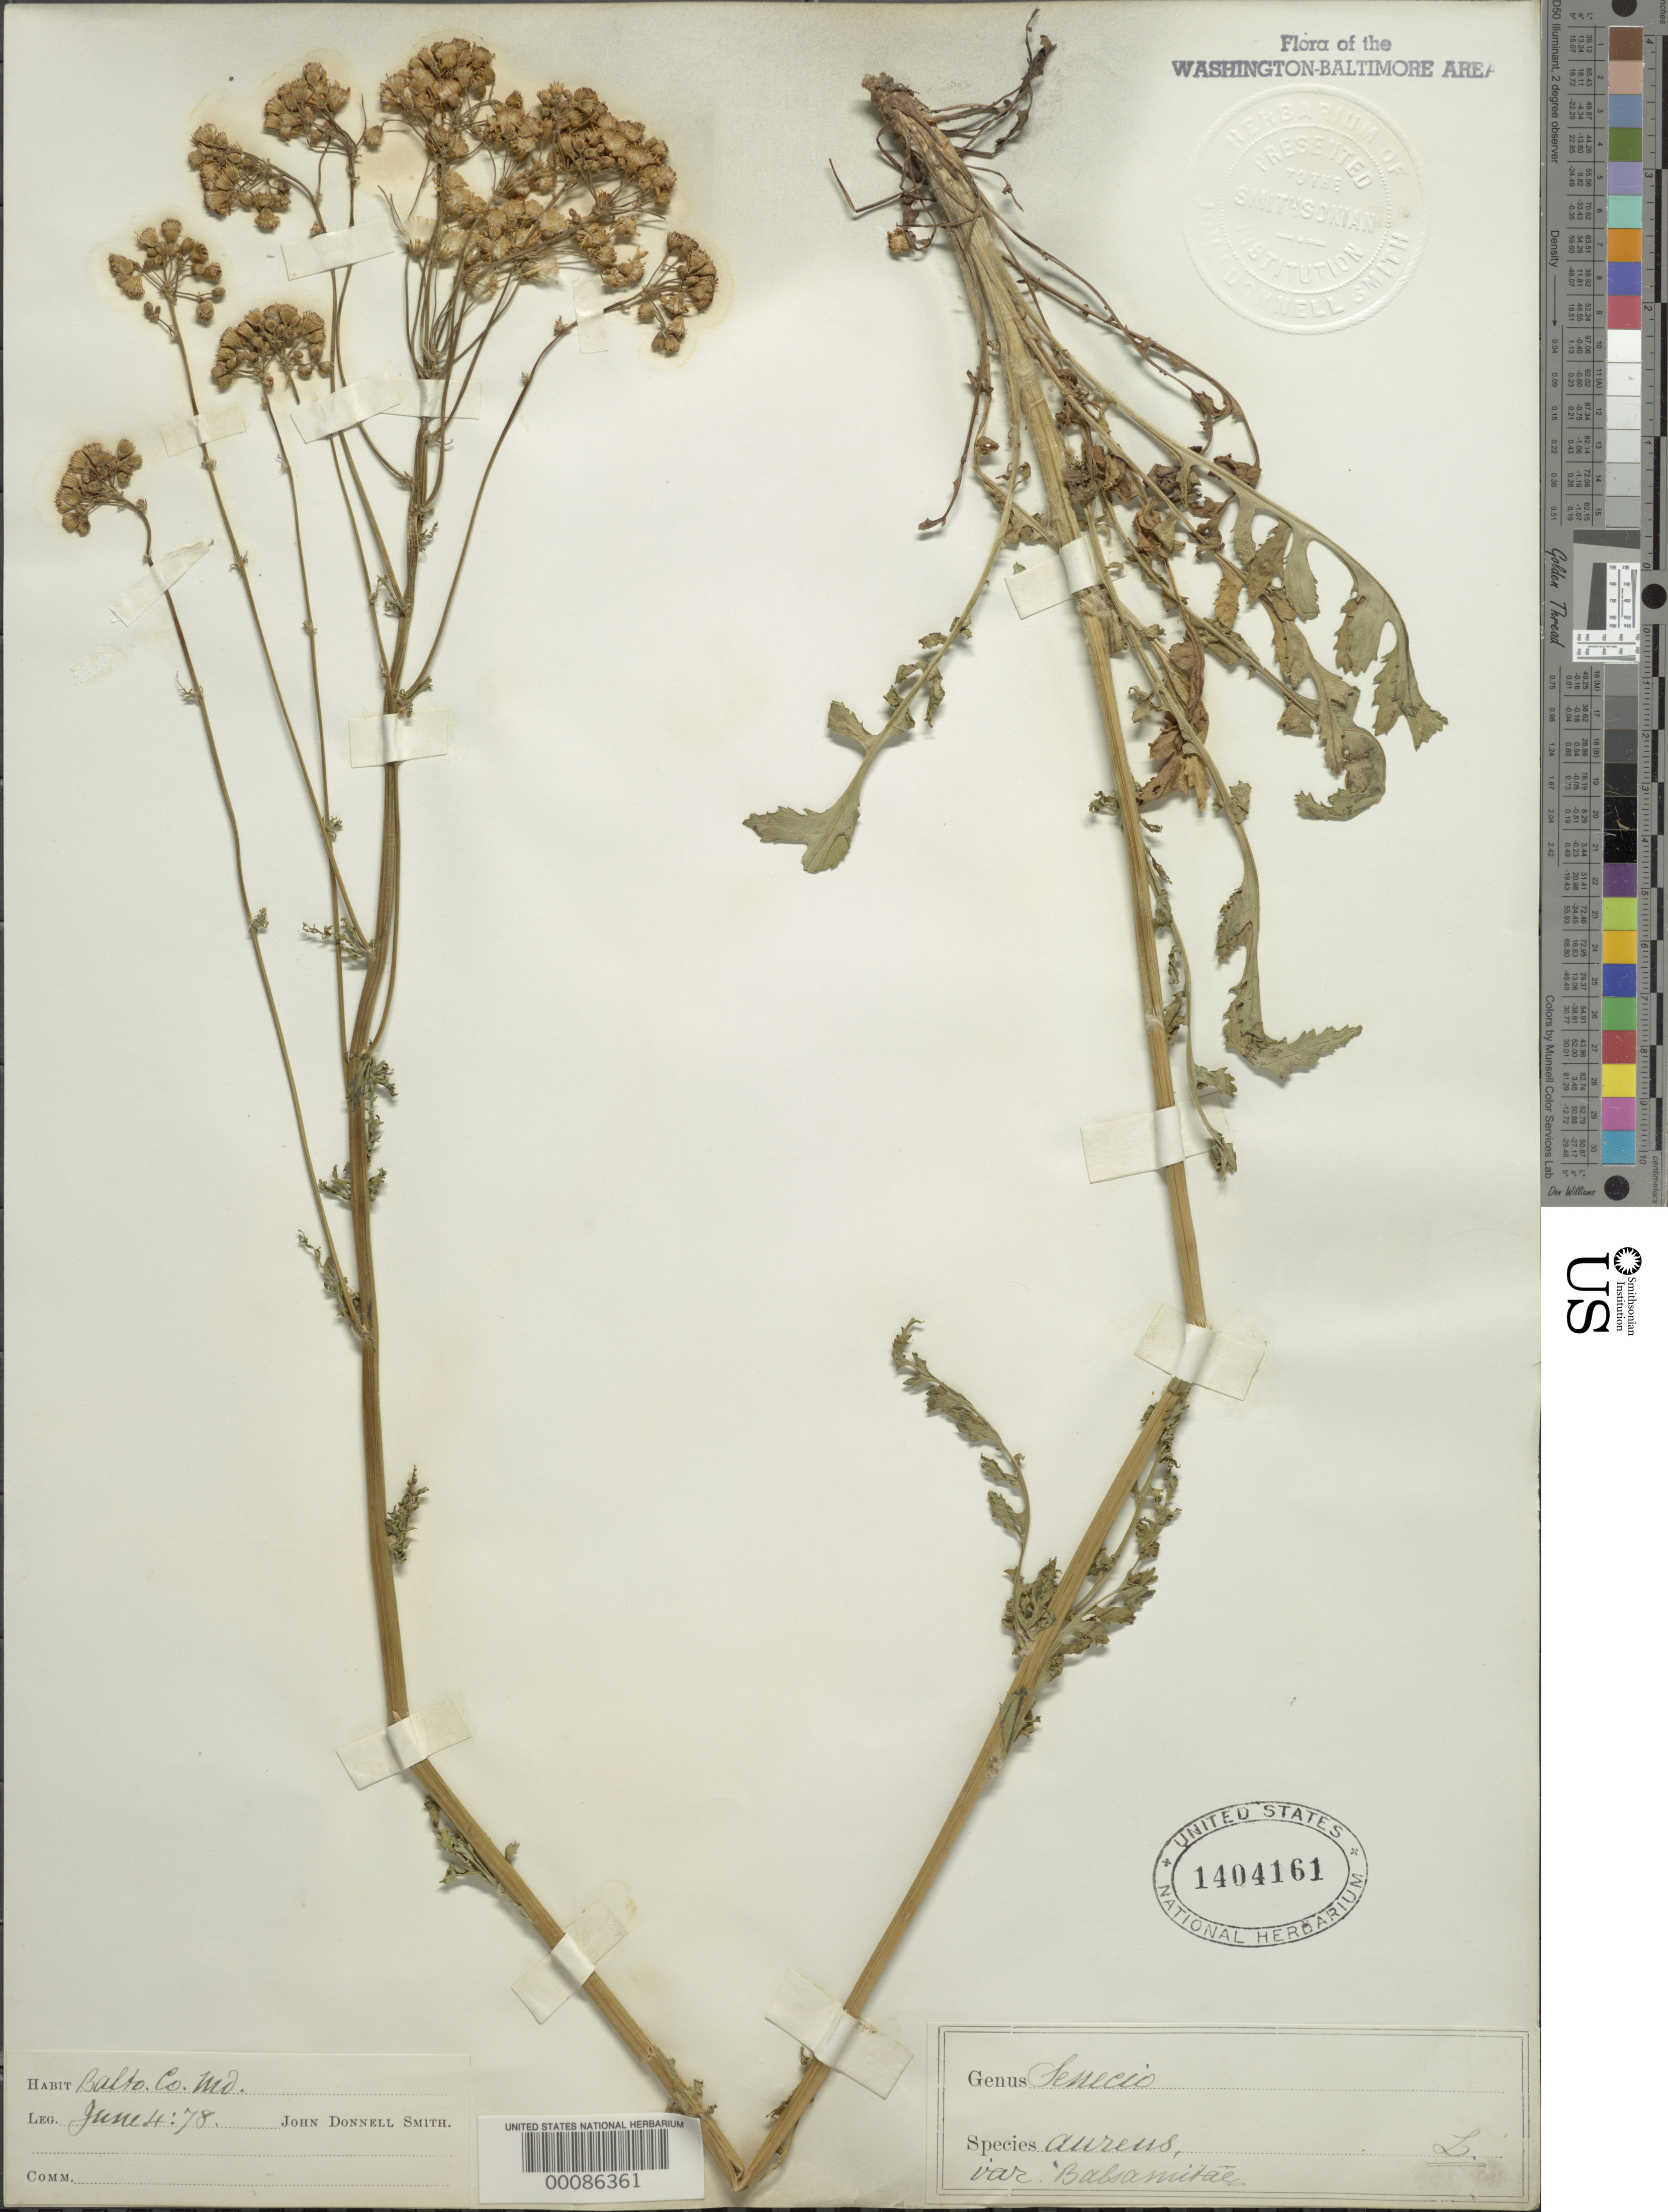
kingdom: Plantae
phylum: Tracheophyta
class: Magnoliopsida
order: Asterales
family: Asteraceae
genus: Packera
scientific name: Packera aurea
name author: (L.) Á. Löve & D. Löve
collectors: J. Donnell Smith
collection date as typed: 04 Jun 1878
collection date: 1878-06-04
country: United States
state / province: Maryland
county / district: Baltimore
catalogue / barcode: US 1404161